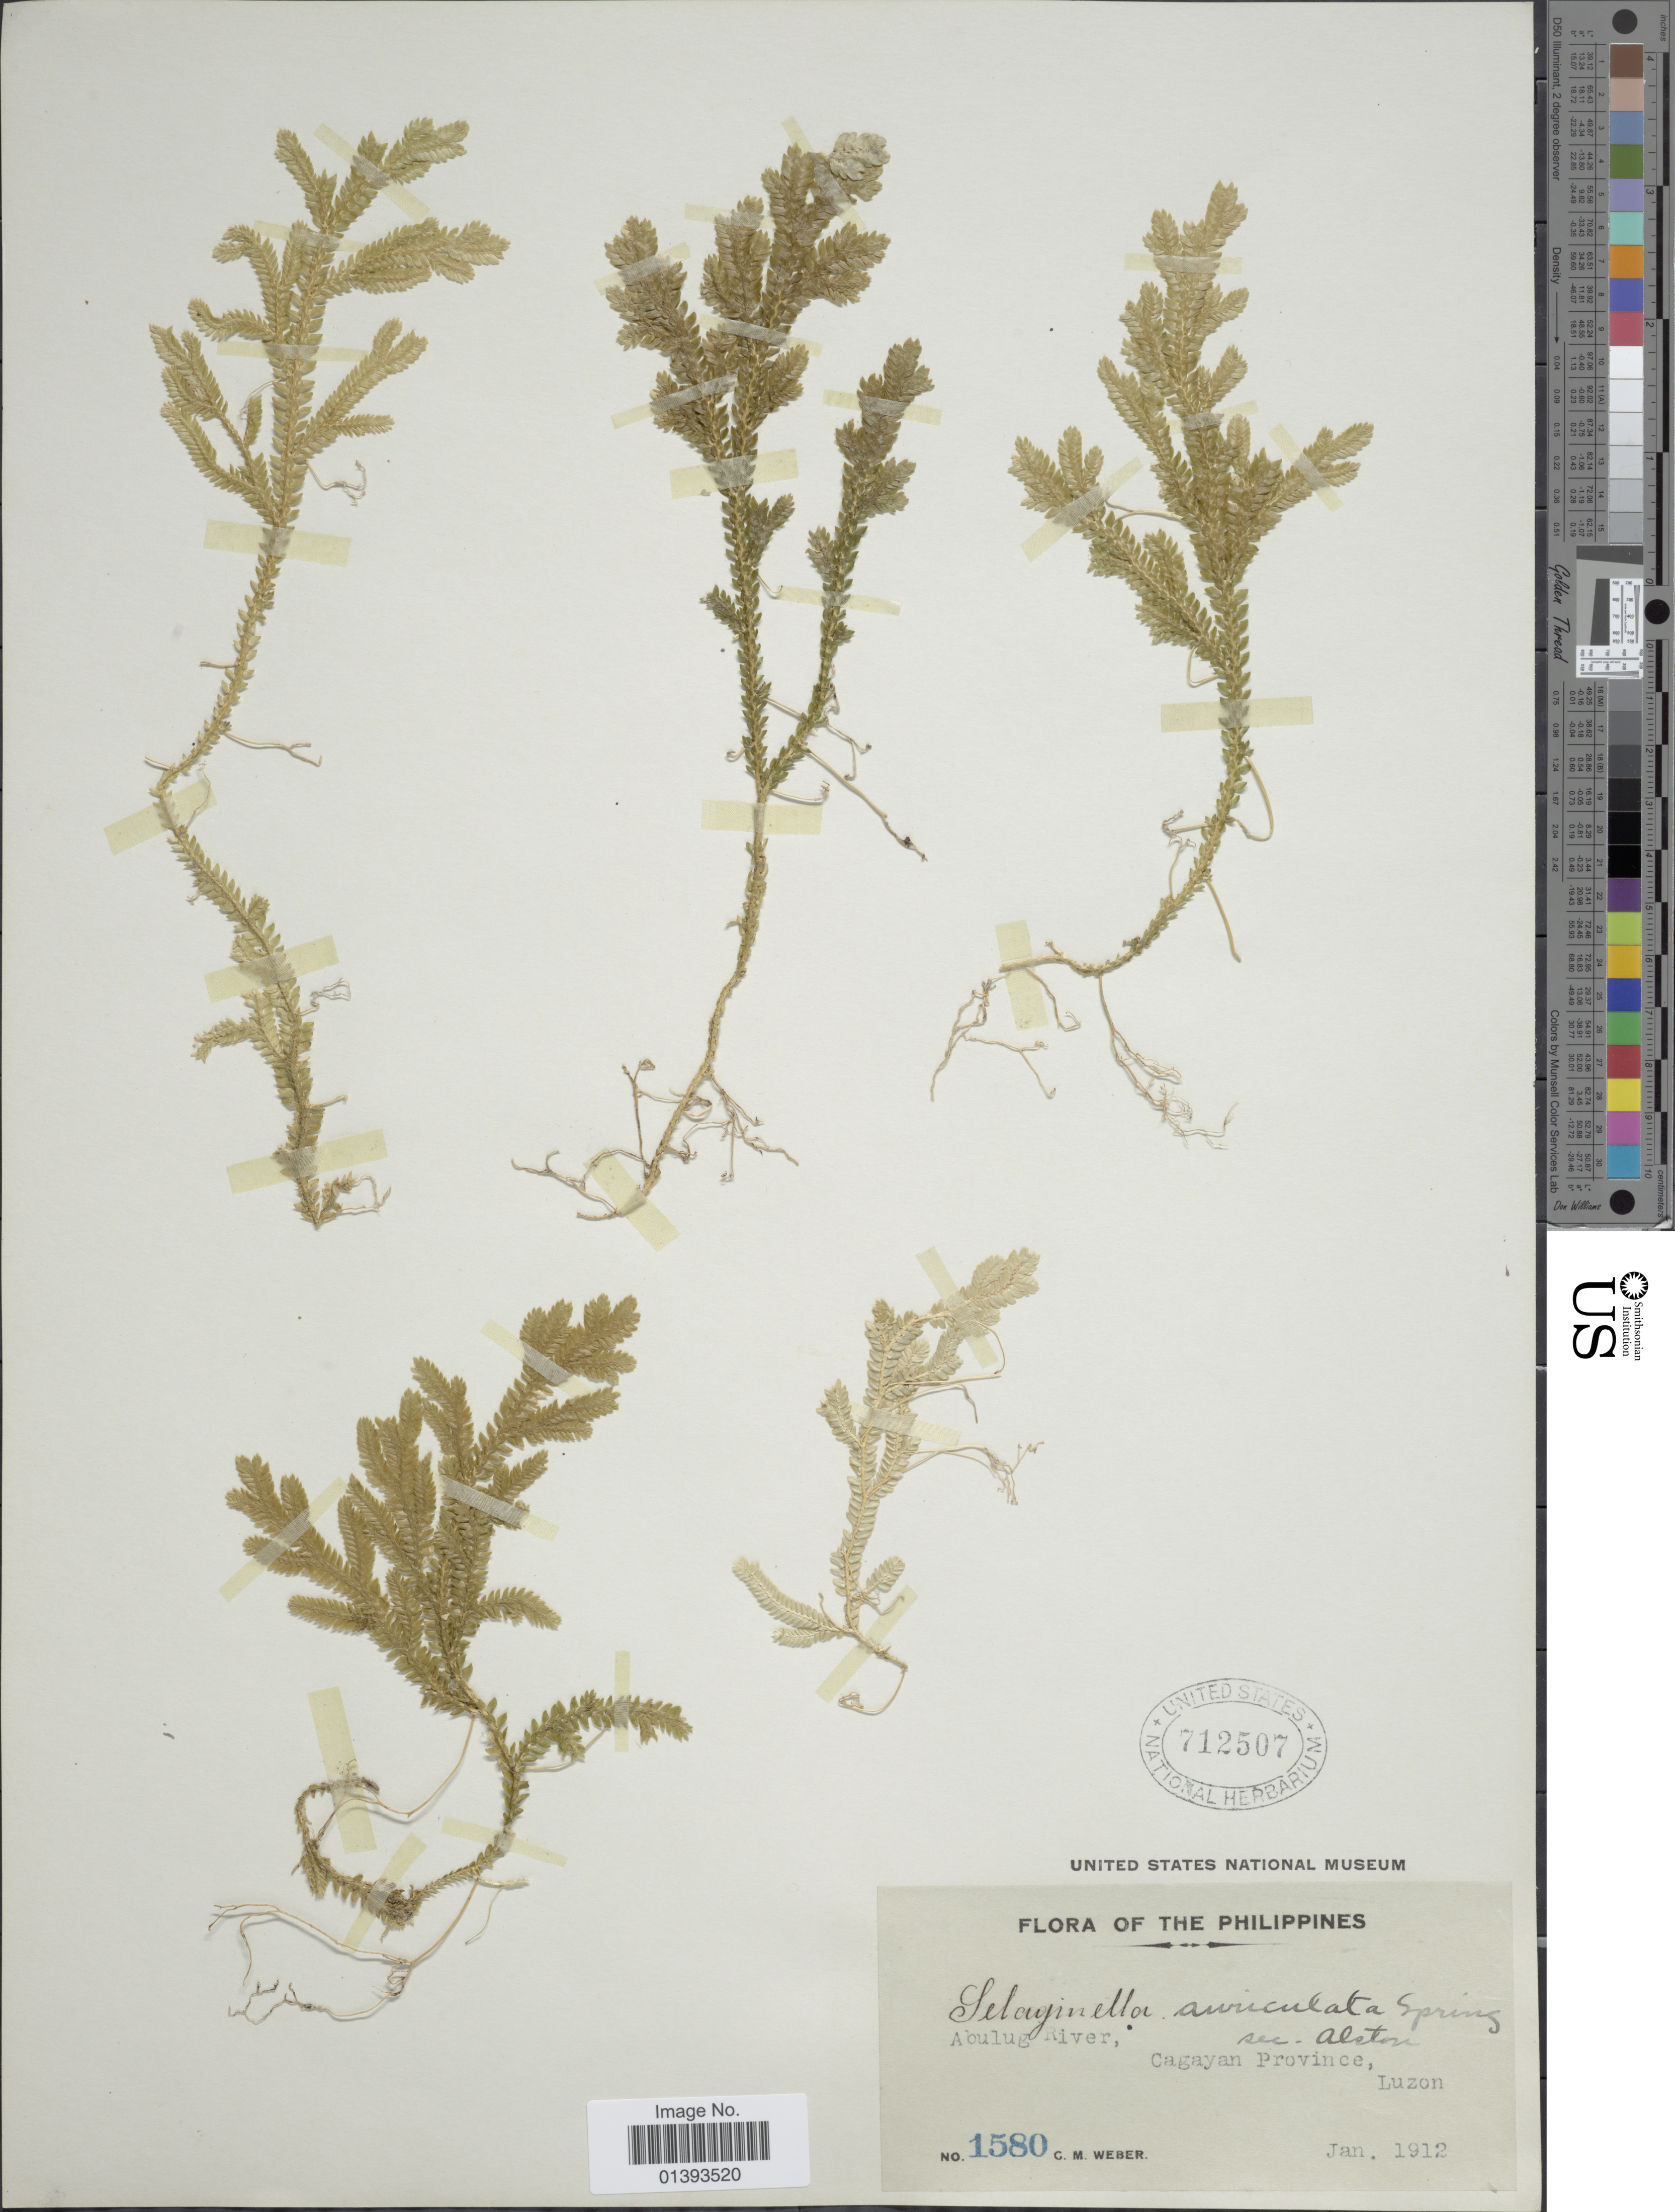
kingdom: Plantae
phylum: Tracheophyta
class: Lycopodiopsida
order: Selaginellales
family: Selaginellaceae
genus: Selaginella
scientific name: Selaginella auriculata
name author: Spring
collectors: C. M. Weber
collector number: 1580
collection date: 1912-01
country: Philippines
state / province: Central Luzon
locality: Abulug River, Cagayan Province, Luzon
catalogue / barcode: US 712507